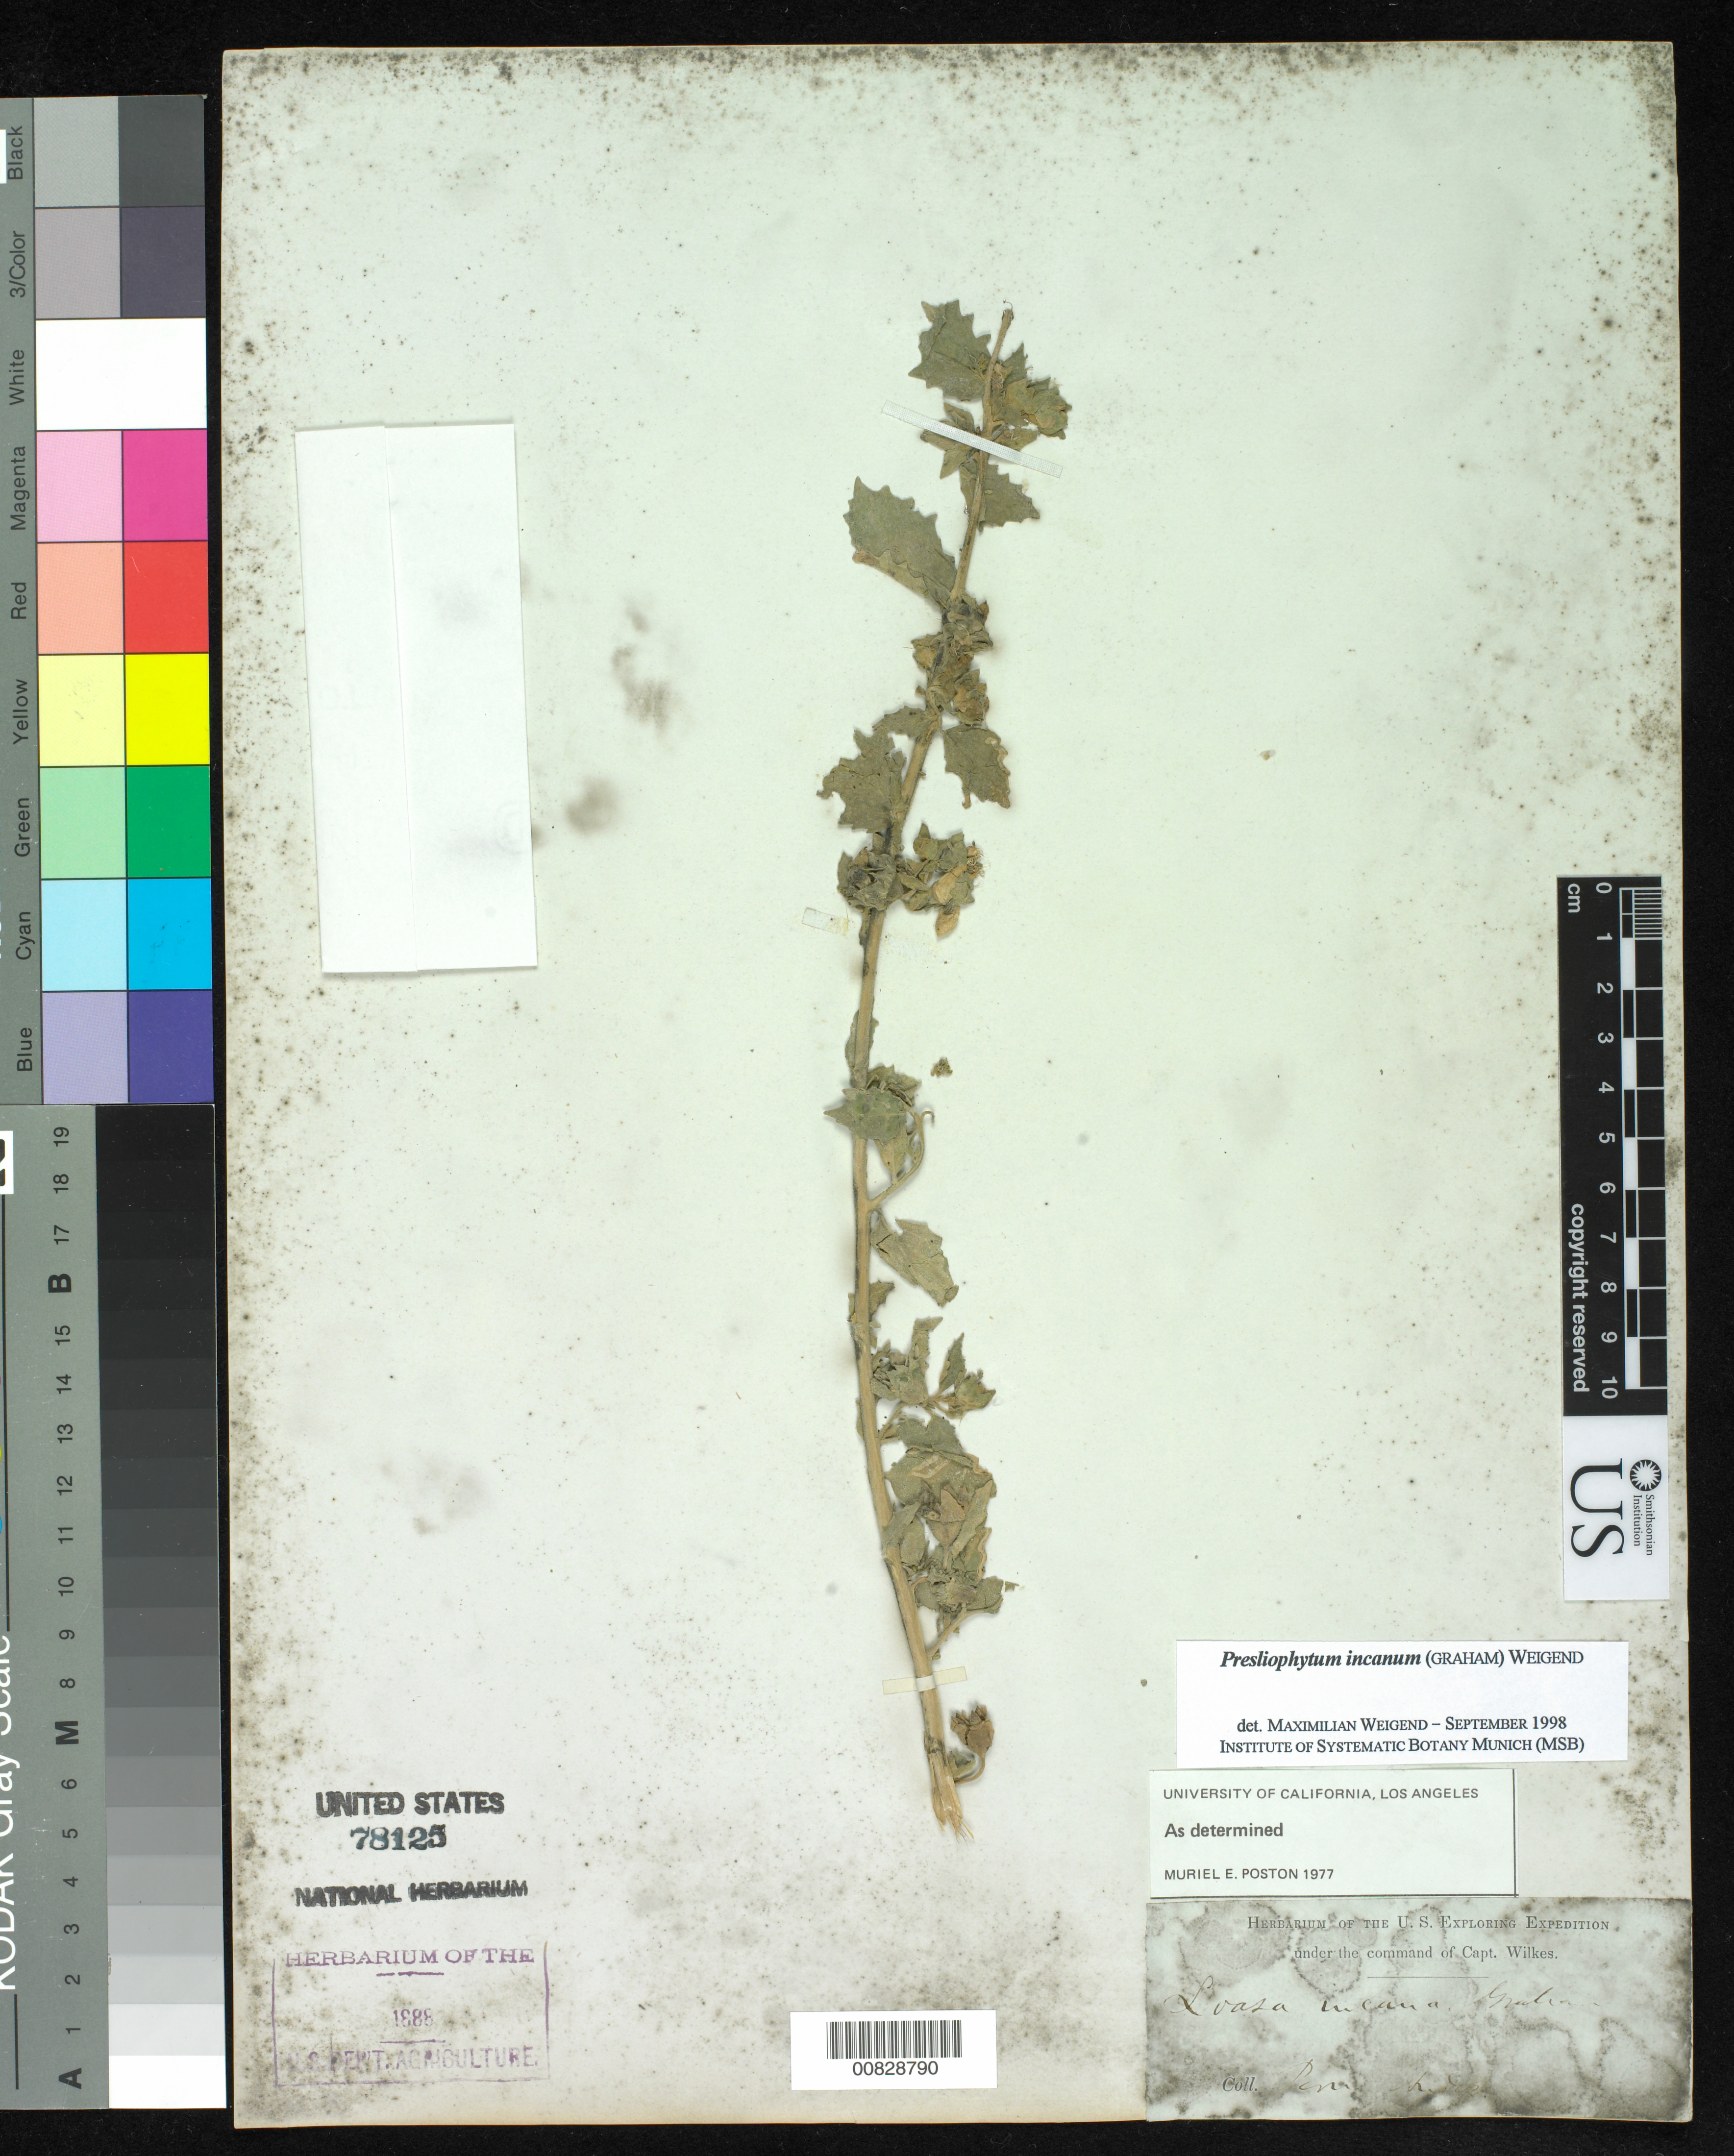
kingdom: Plantae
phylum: Tracheophyta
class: Magnoliopsida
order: Cornales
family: Loasaceae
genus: Loasa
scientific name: Loasa incana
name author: Graham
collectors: Wilkes Explor. Exped.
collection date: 1838/1842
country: Peru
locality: Andes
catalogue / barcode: US 78125